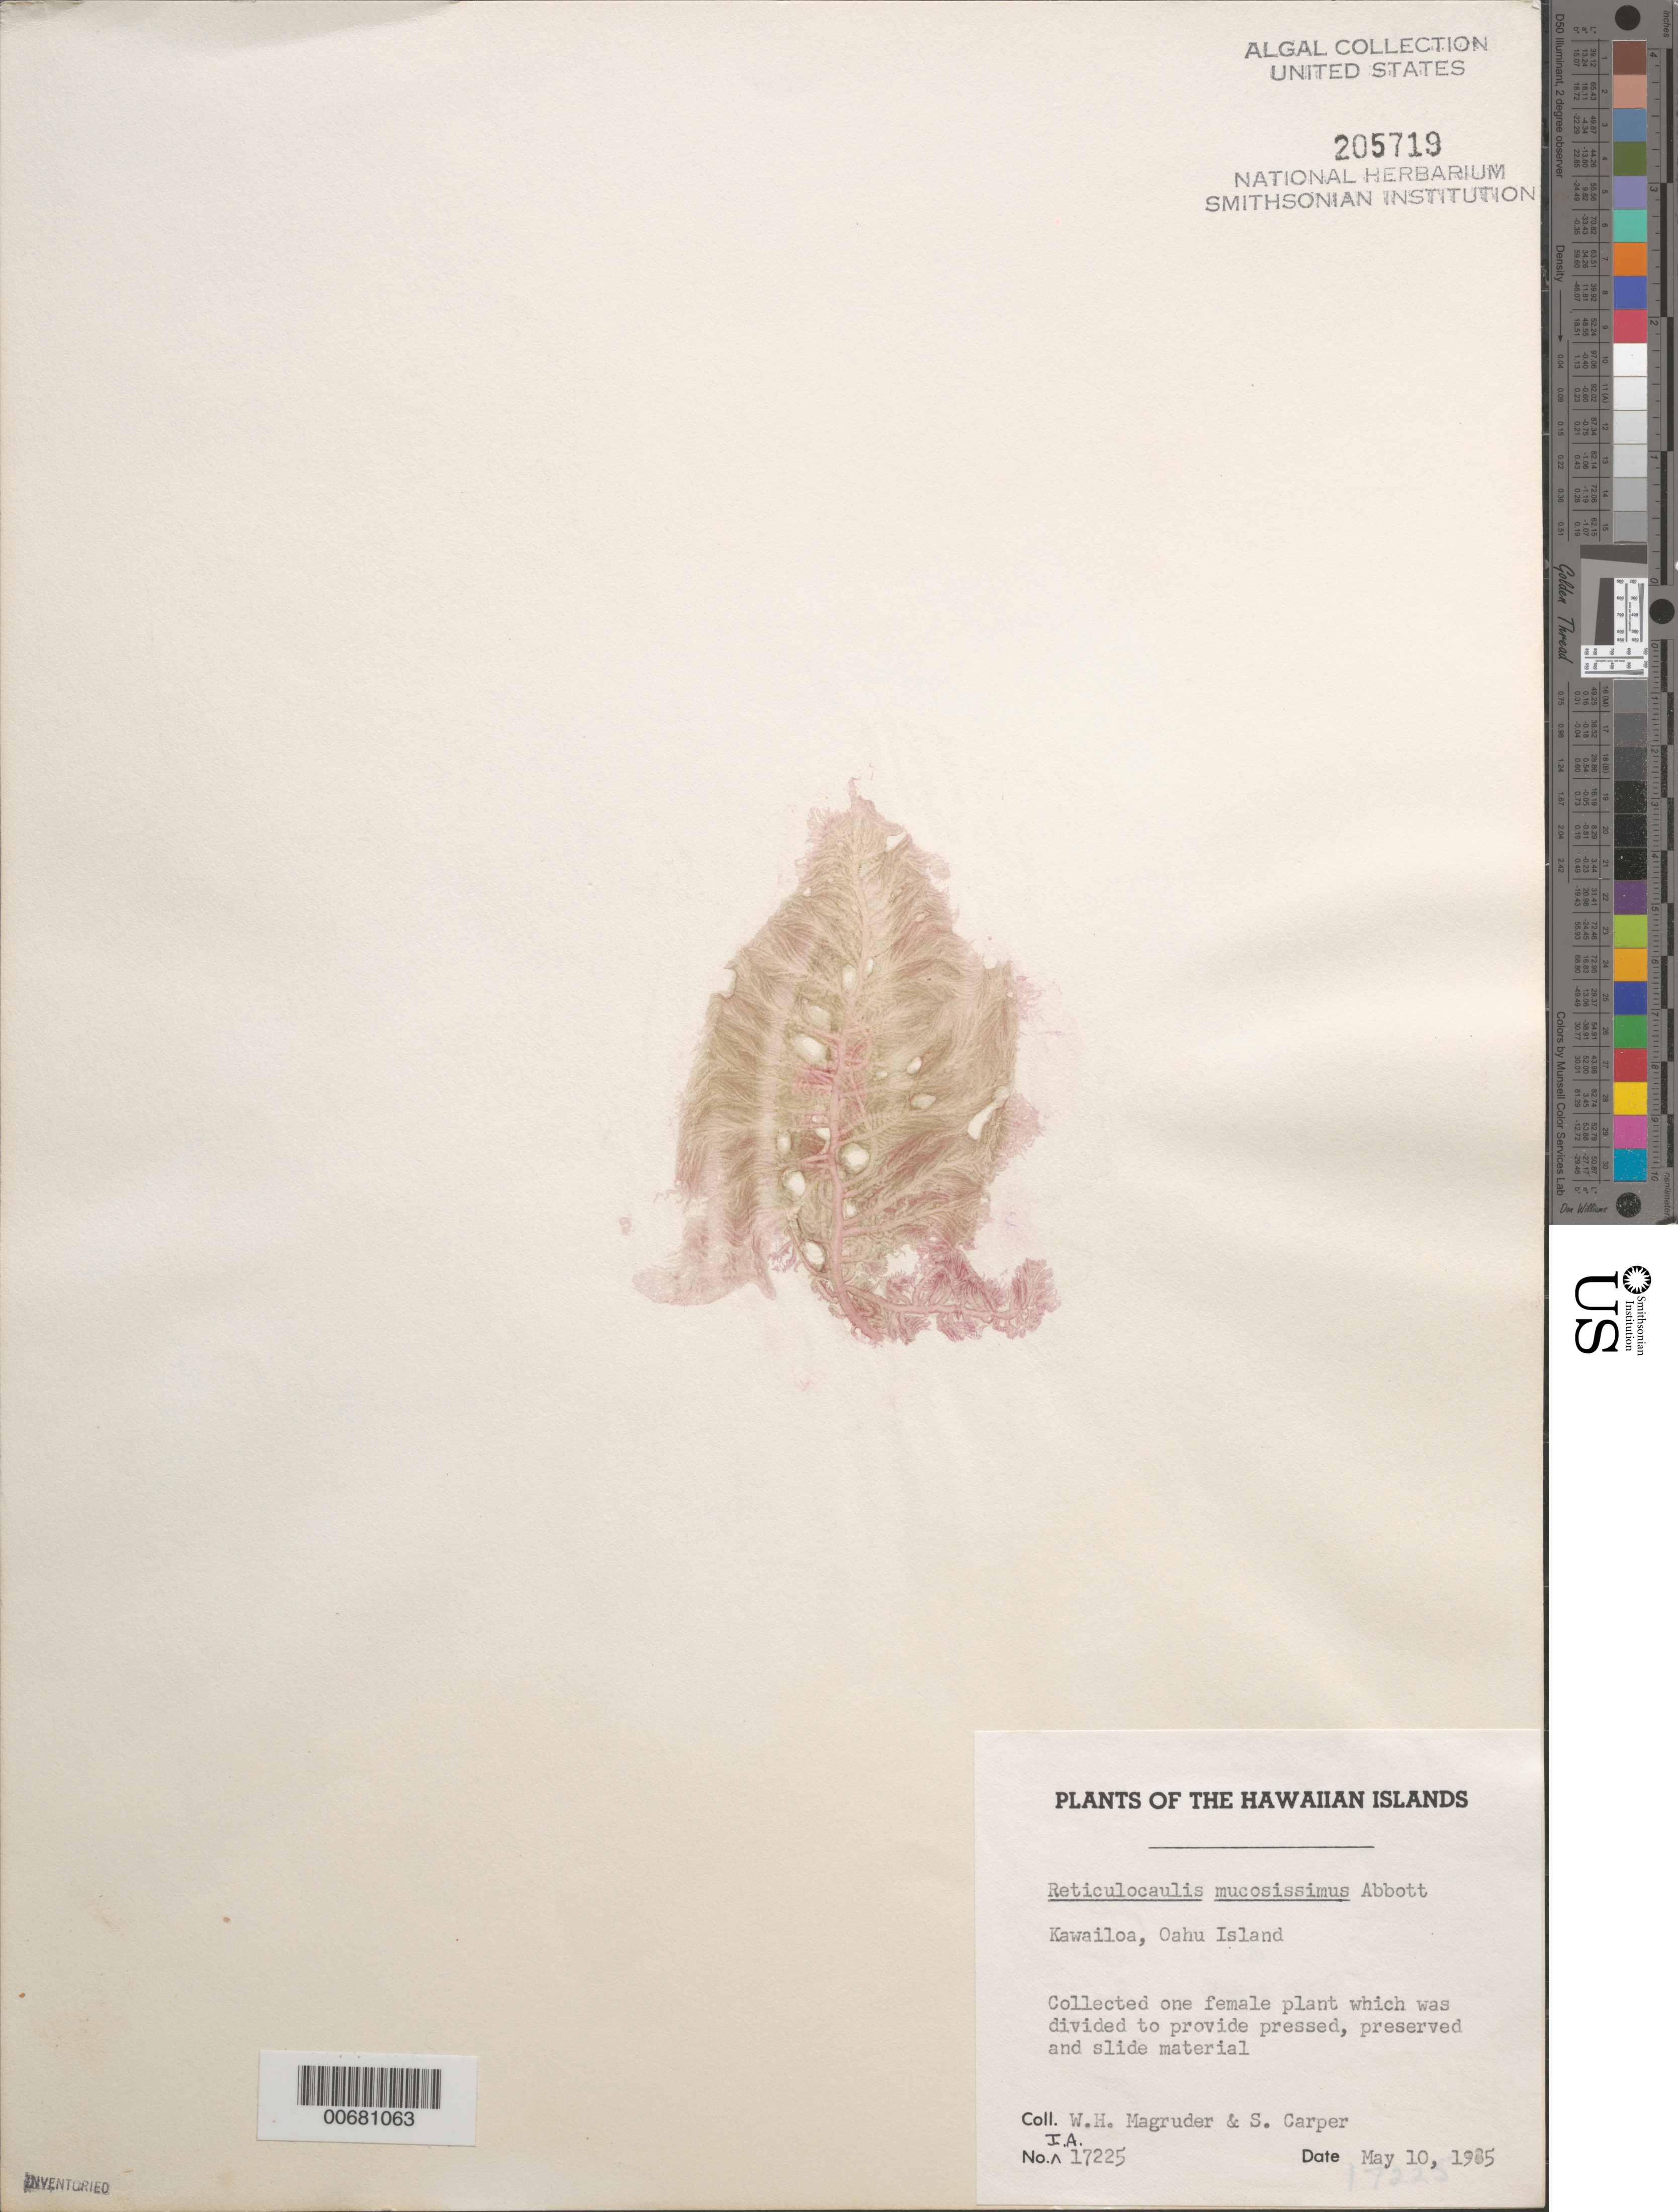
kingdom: Plantae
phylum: Rhodophyta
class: Florideophyceae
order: Bonnemaisoniales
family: Naccariaceae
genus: Reticulocaulis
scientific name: Reticulocaulis mucosissimus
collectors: W. Magruder & S. Carper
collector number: IAA 17225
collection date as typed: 10 May 1985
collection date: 1985-05-10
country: United States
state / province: Hawaii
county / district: Honolulu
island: Oahu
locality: Kawailoa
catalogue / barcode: US 205719